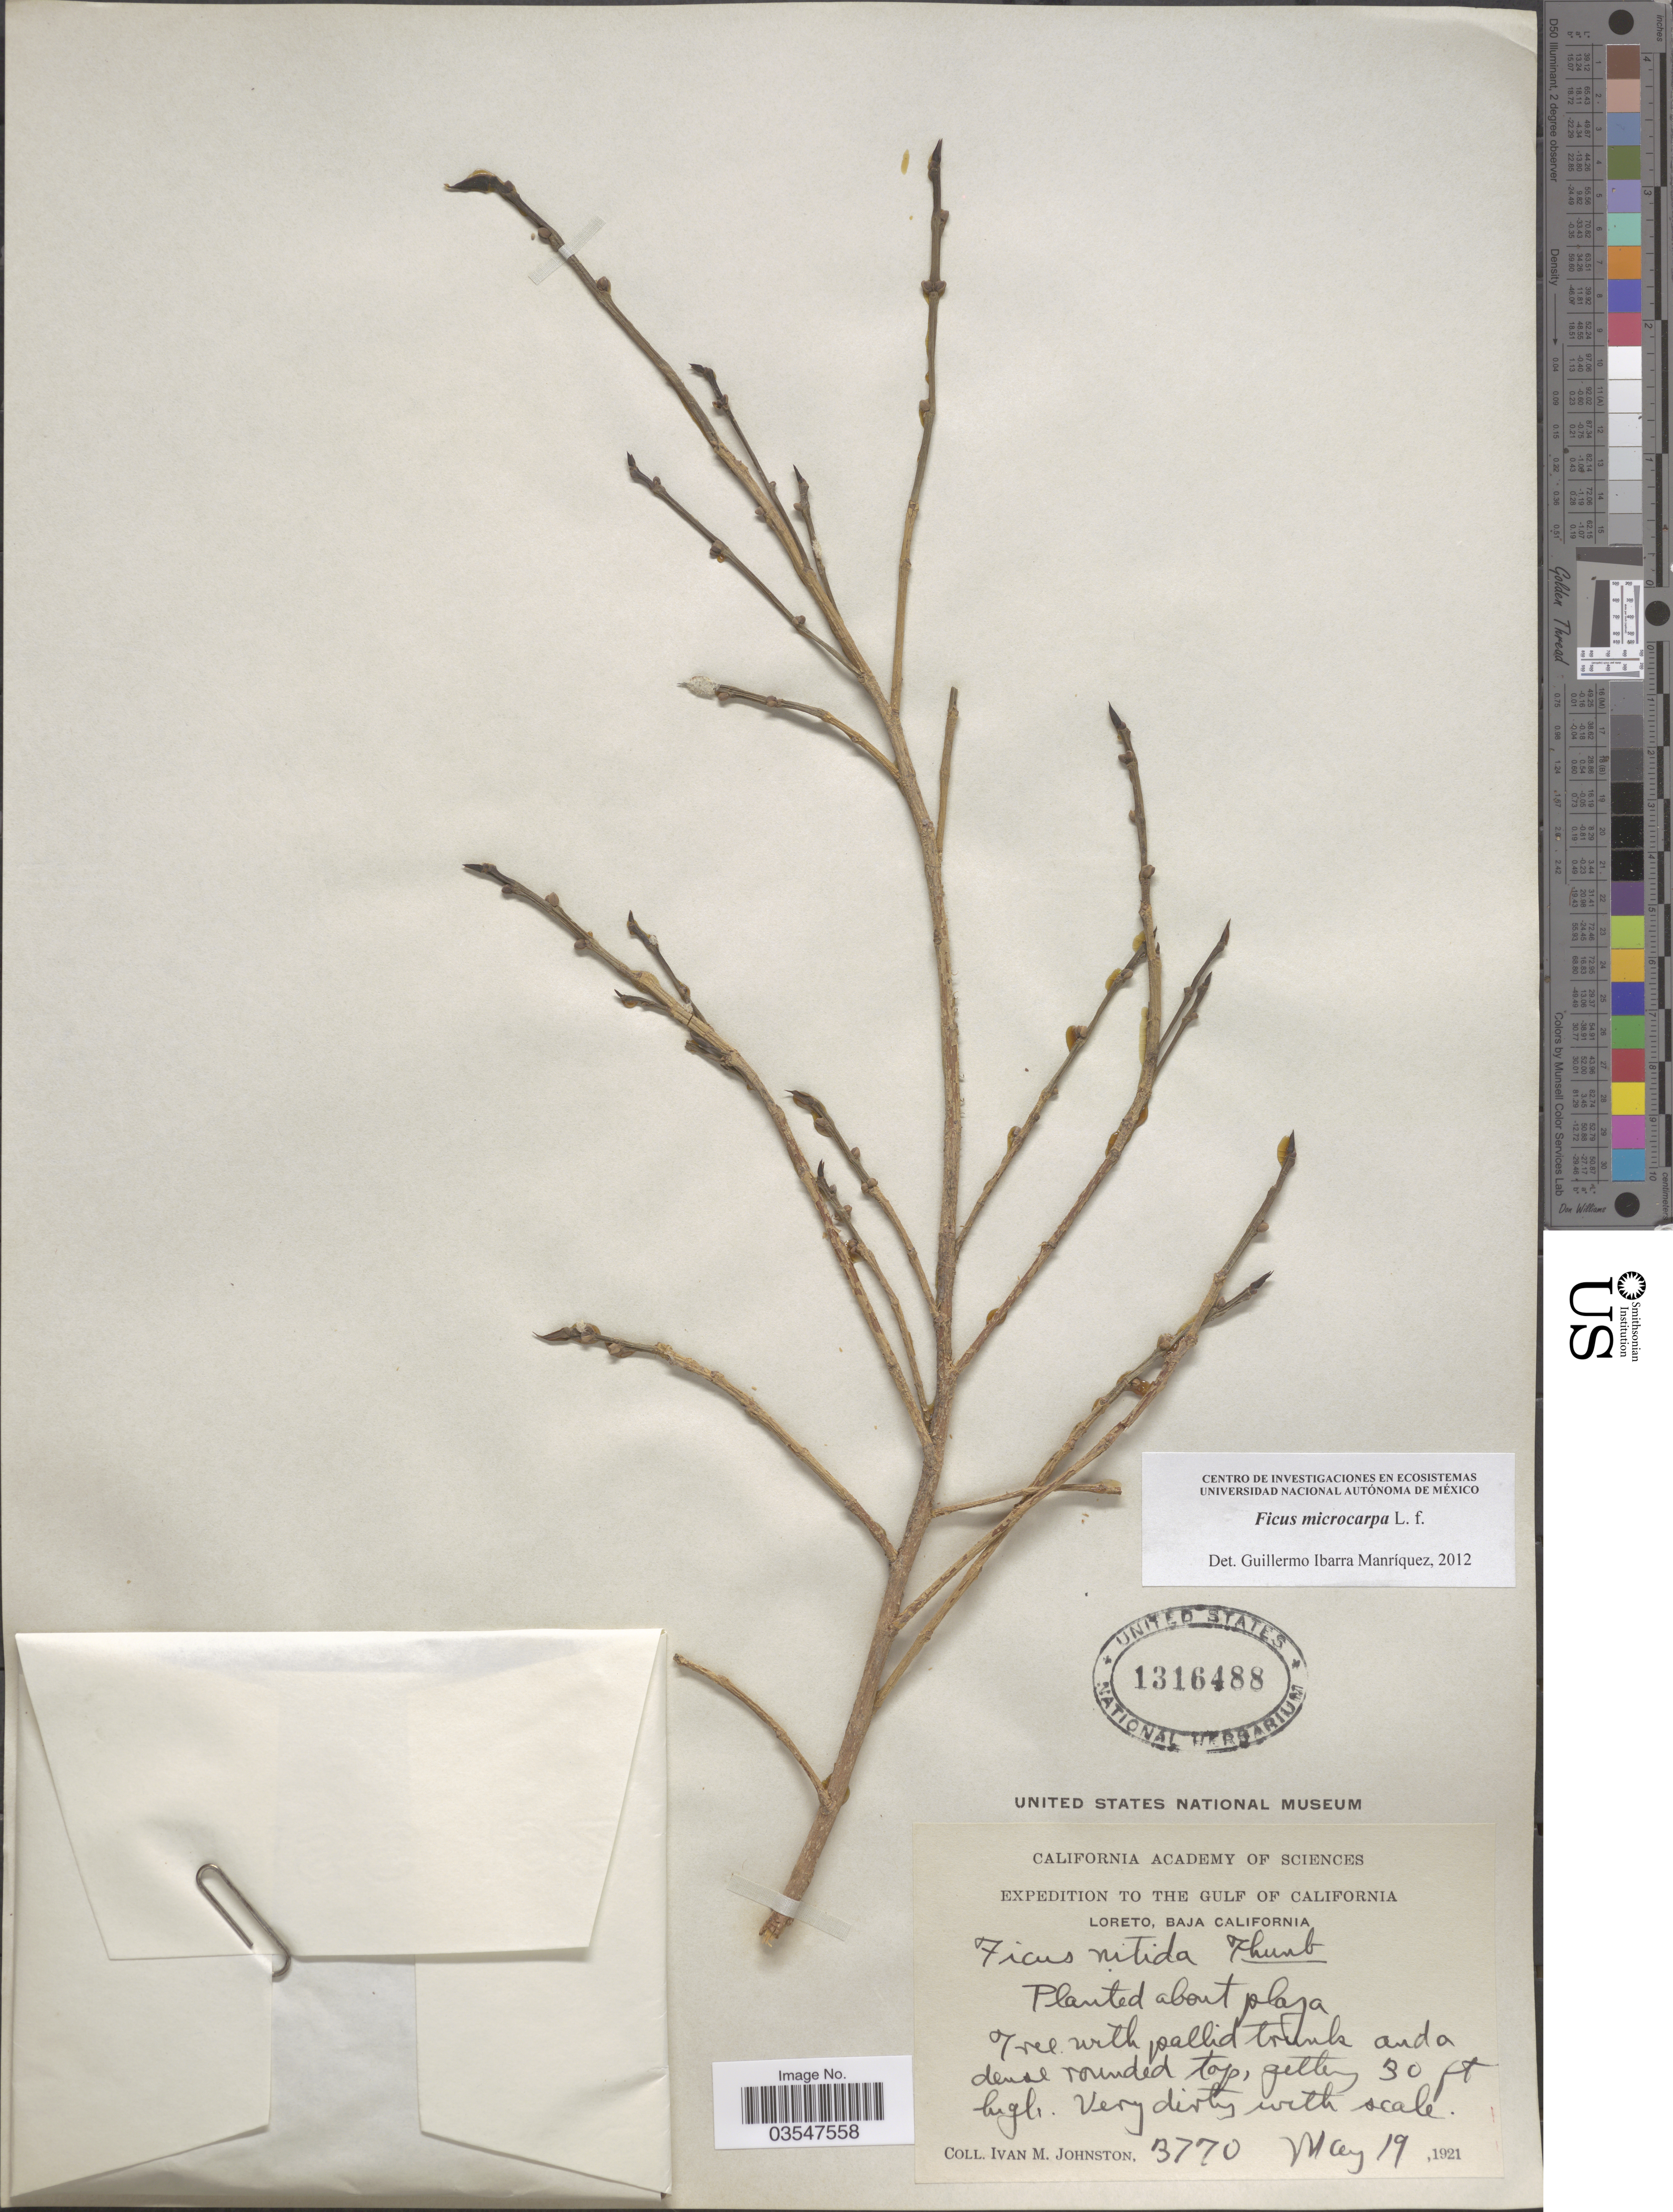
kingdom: Plantae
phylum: Tracheophyta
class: Magnoliopsida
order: Rosales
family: Moraceae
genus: Ficus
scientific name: Ficus microcarpa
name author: L. f.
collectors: I.M. Johnston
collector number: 3770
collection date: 1921-05-19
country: Mexico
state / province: Baja California Sur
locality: The Gulf of California. Loreto.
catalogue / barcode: US 1316488